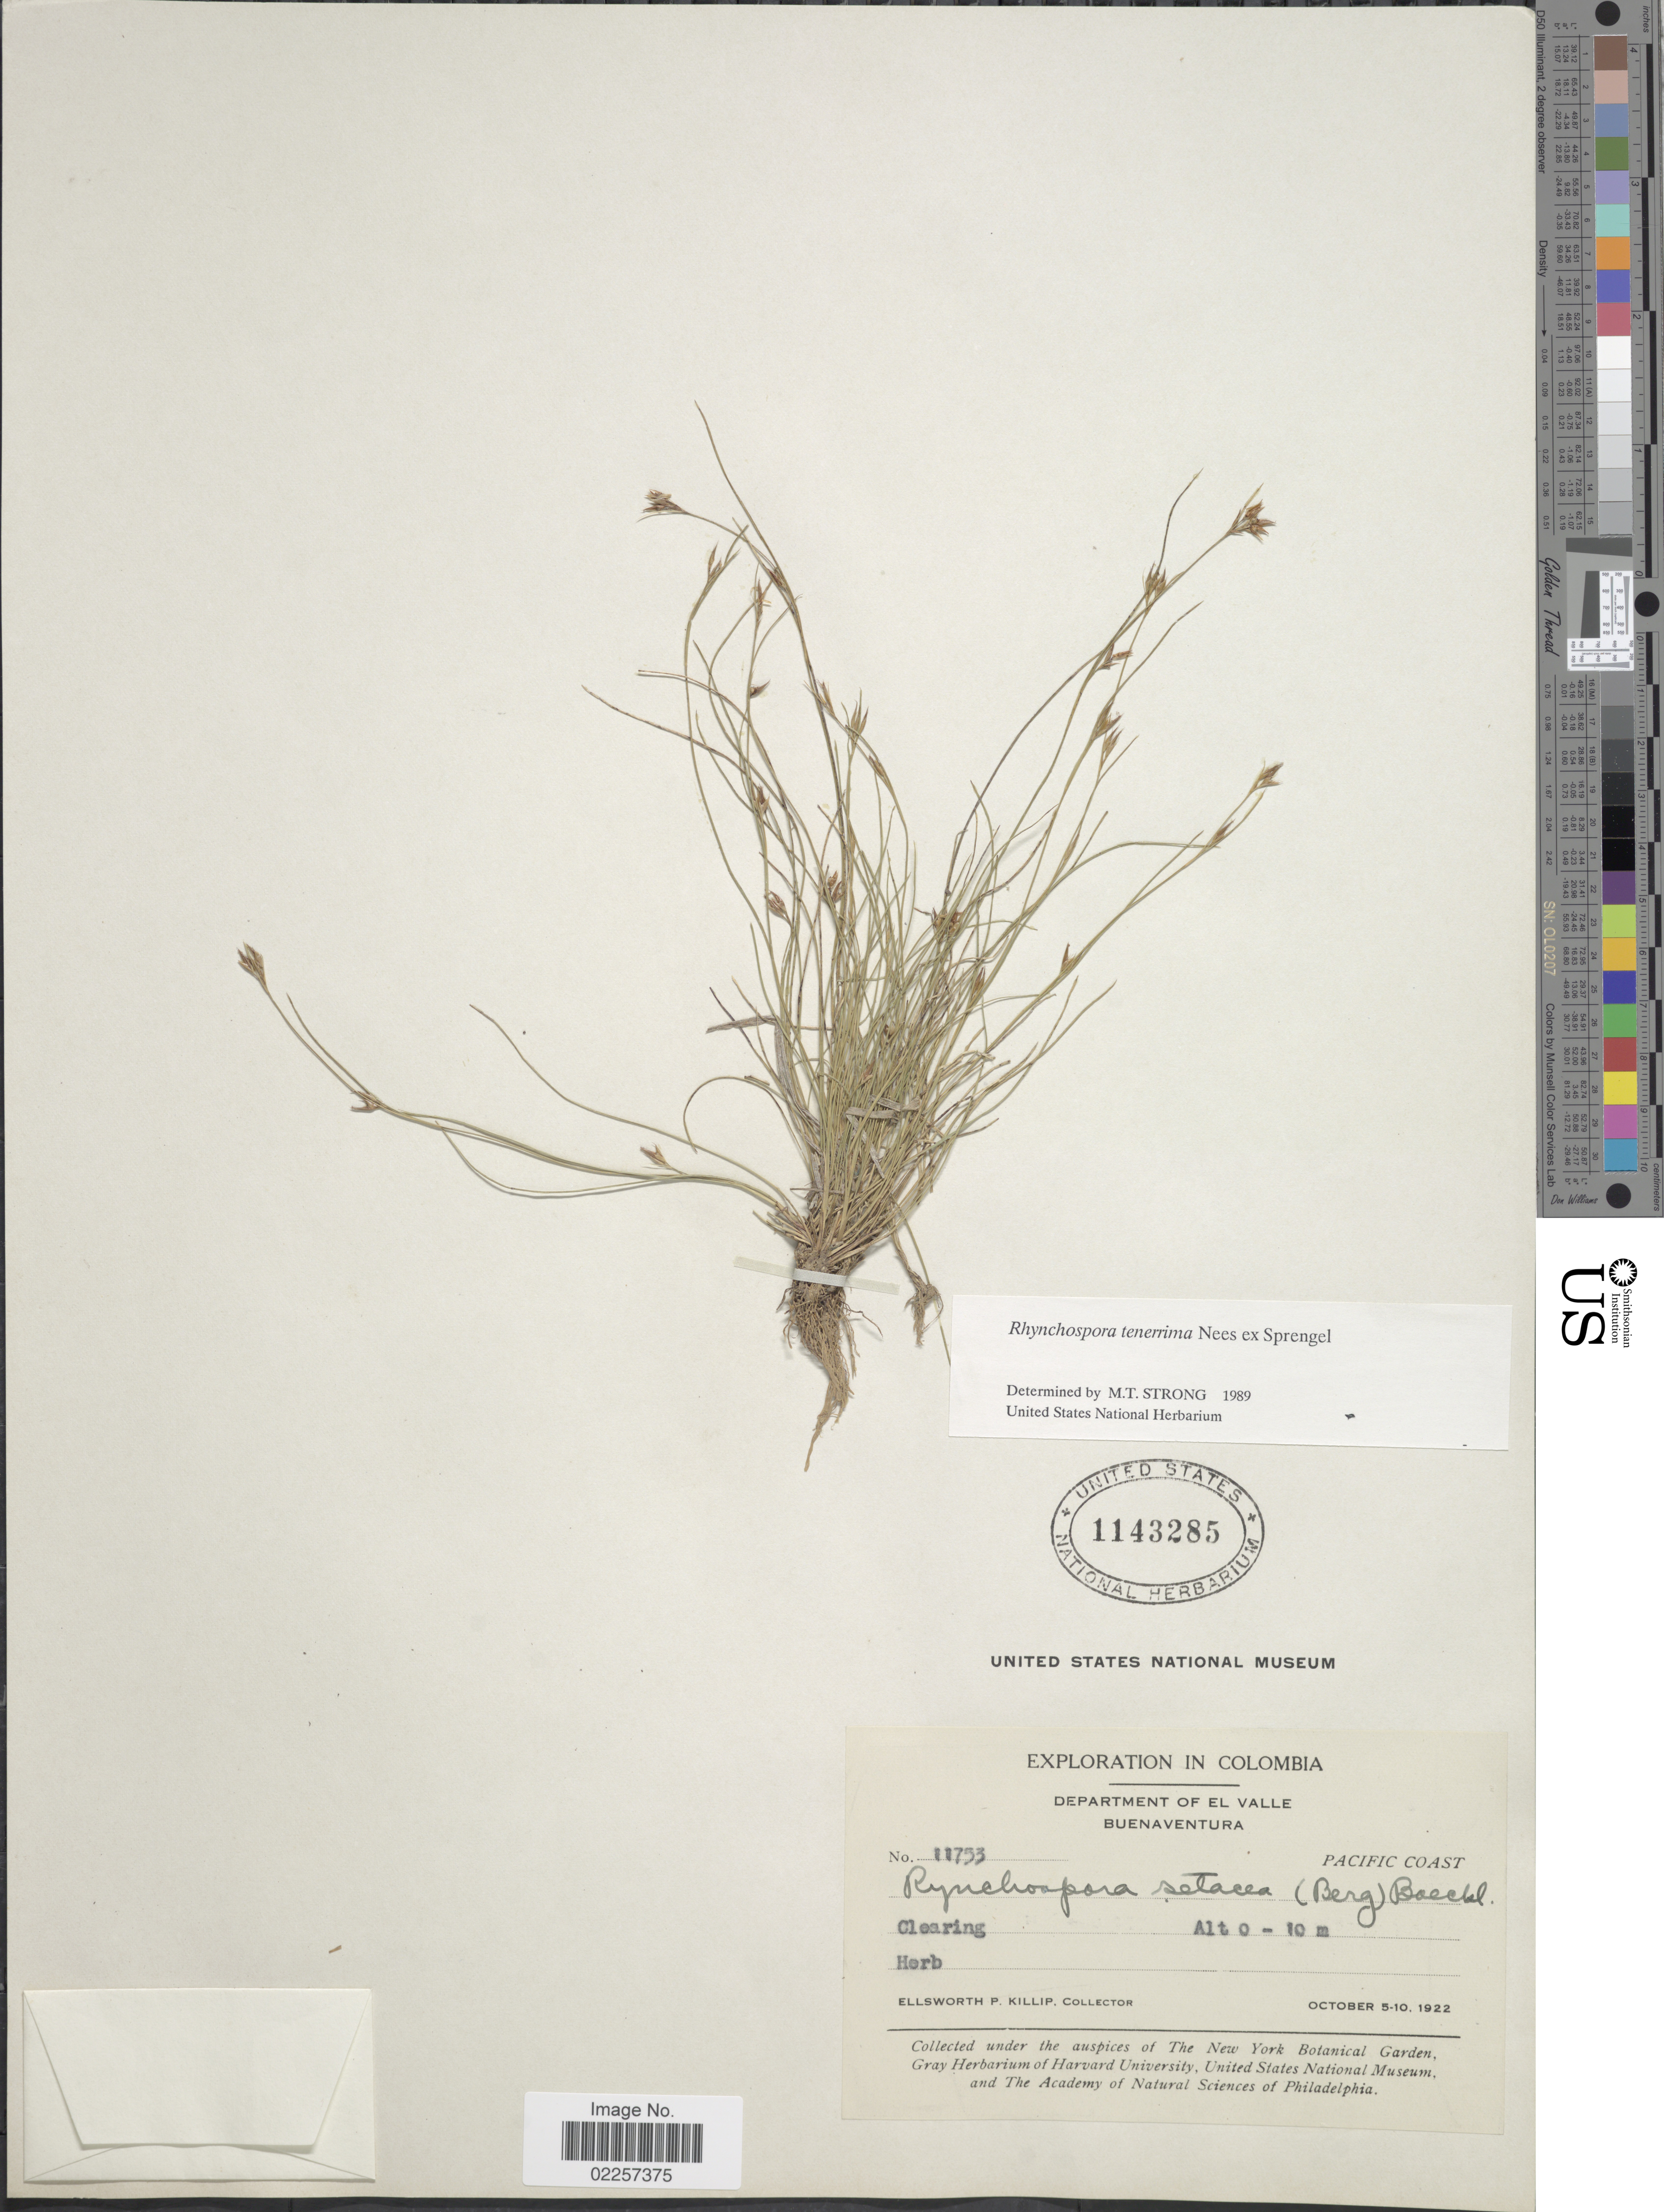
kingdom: Plantae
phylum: Tracheophyta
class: Liliopsida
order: Poales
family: Cyperaceae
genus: Rhynchospora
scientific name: Rhynchospora tenerrima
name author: Nees ex Spreng.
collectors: E. P. Killip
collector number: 11753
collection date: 1922-10-05/1922-10-11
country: Colombia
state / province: Valle del Cauca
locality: Department of El Valle, Buenaventura, clearing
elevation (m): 0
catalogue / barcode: US 1143285